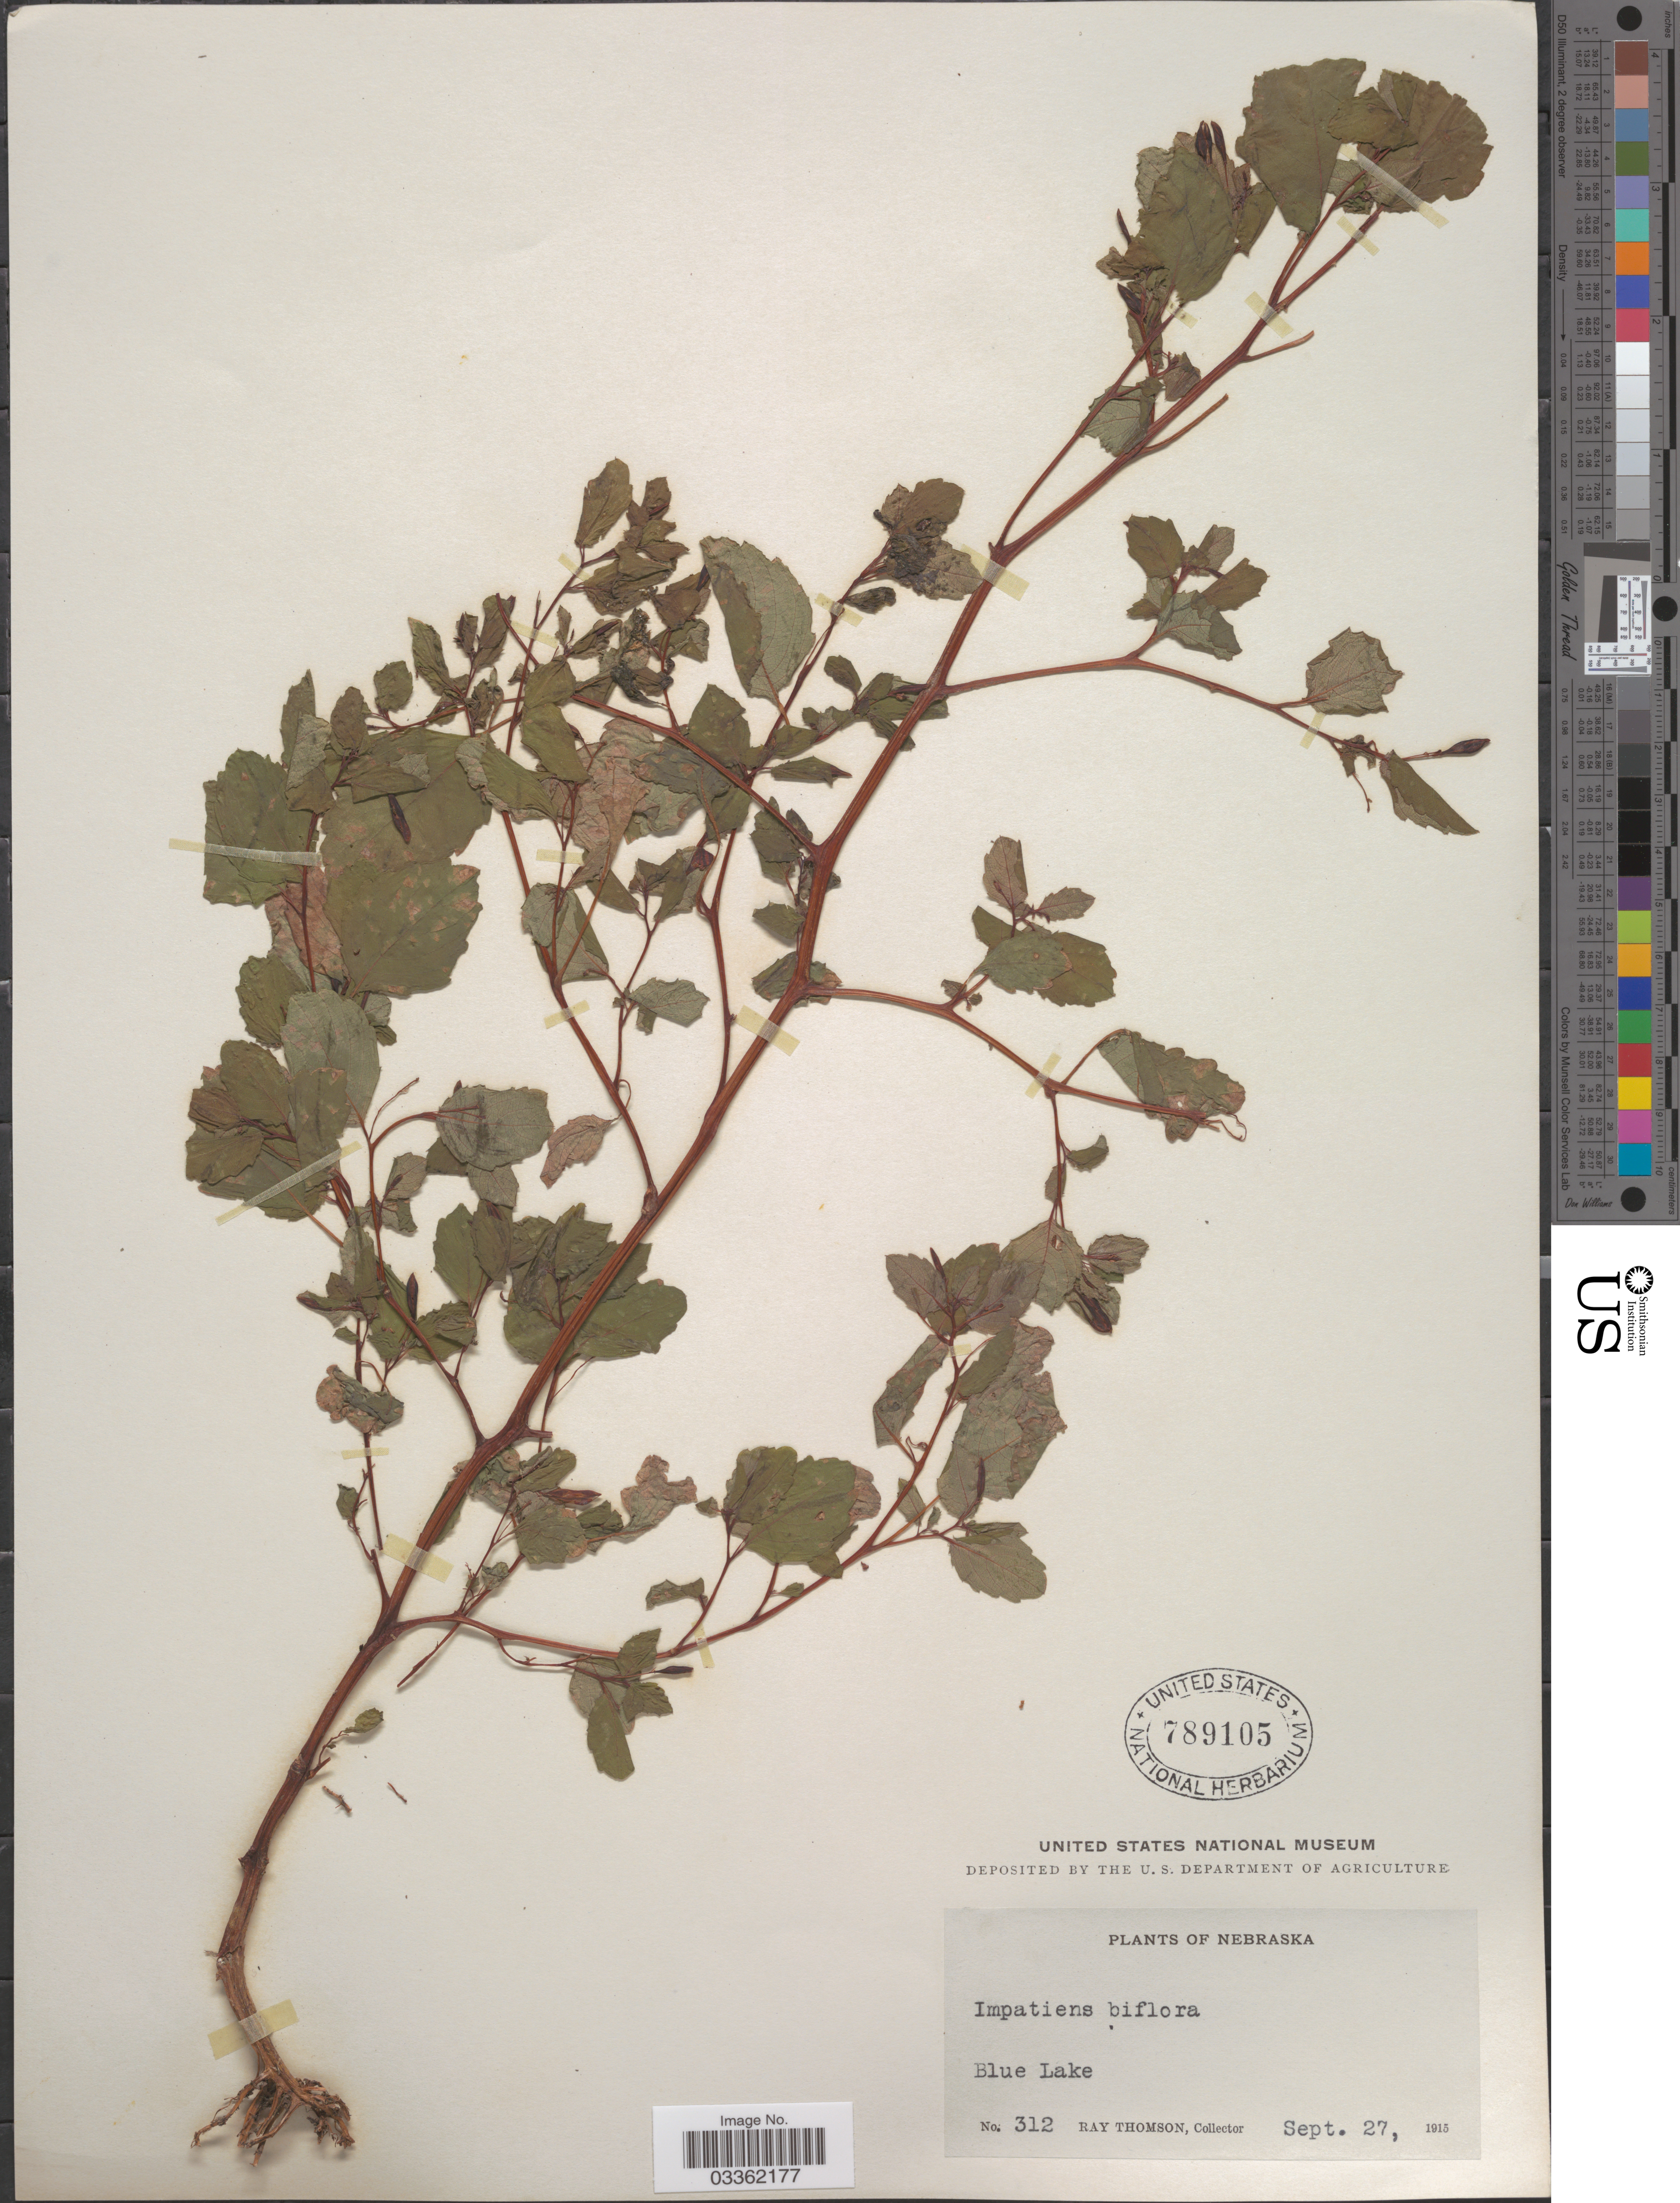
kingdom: Plantae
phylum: Tracheophyta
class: Magnoliopsida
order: Ericales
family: Balsaminaceae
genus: Impatiens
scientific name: Impatiens capensis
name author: Meerb.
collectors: R. Thomson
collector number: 312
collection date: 1915-09-27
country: United States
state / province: Nebraska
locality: Blue Lake.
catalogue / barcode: US 789105